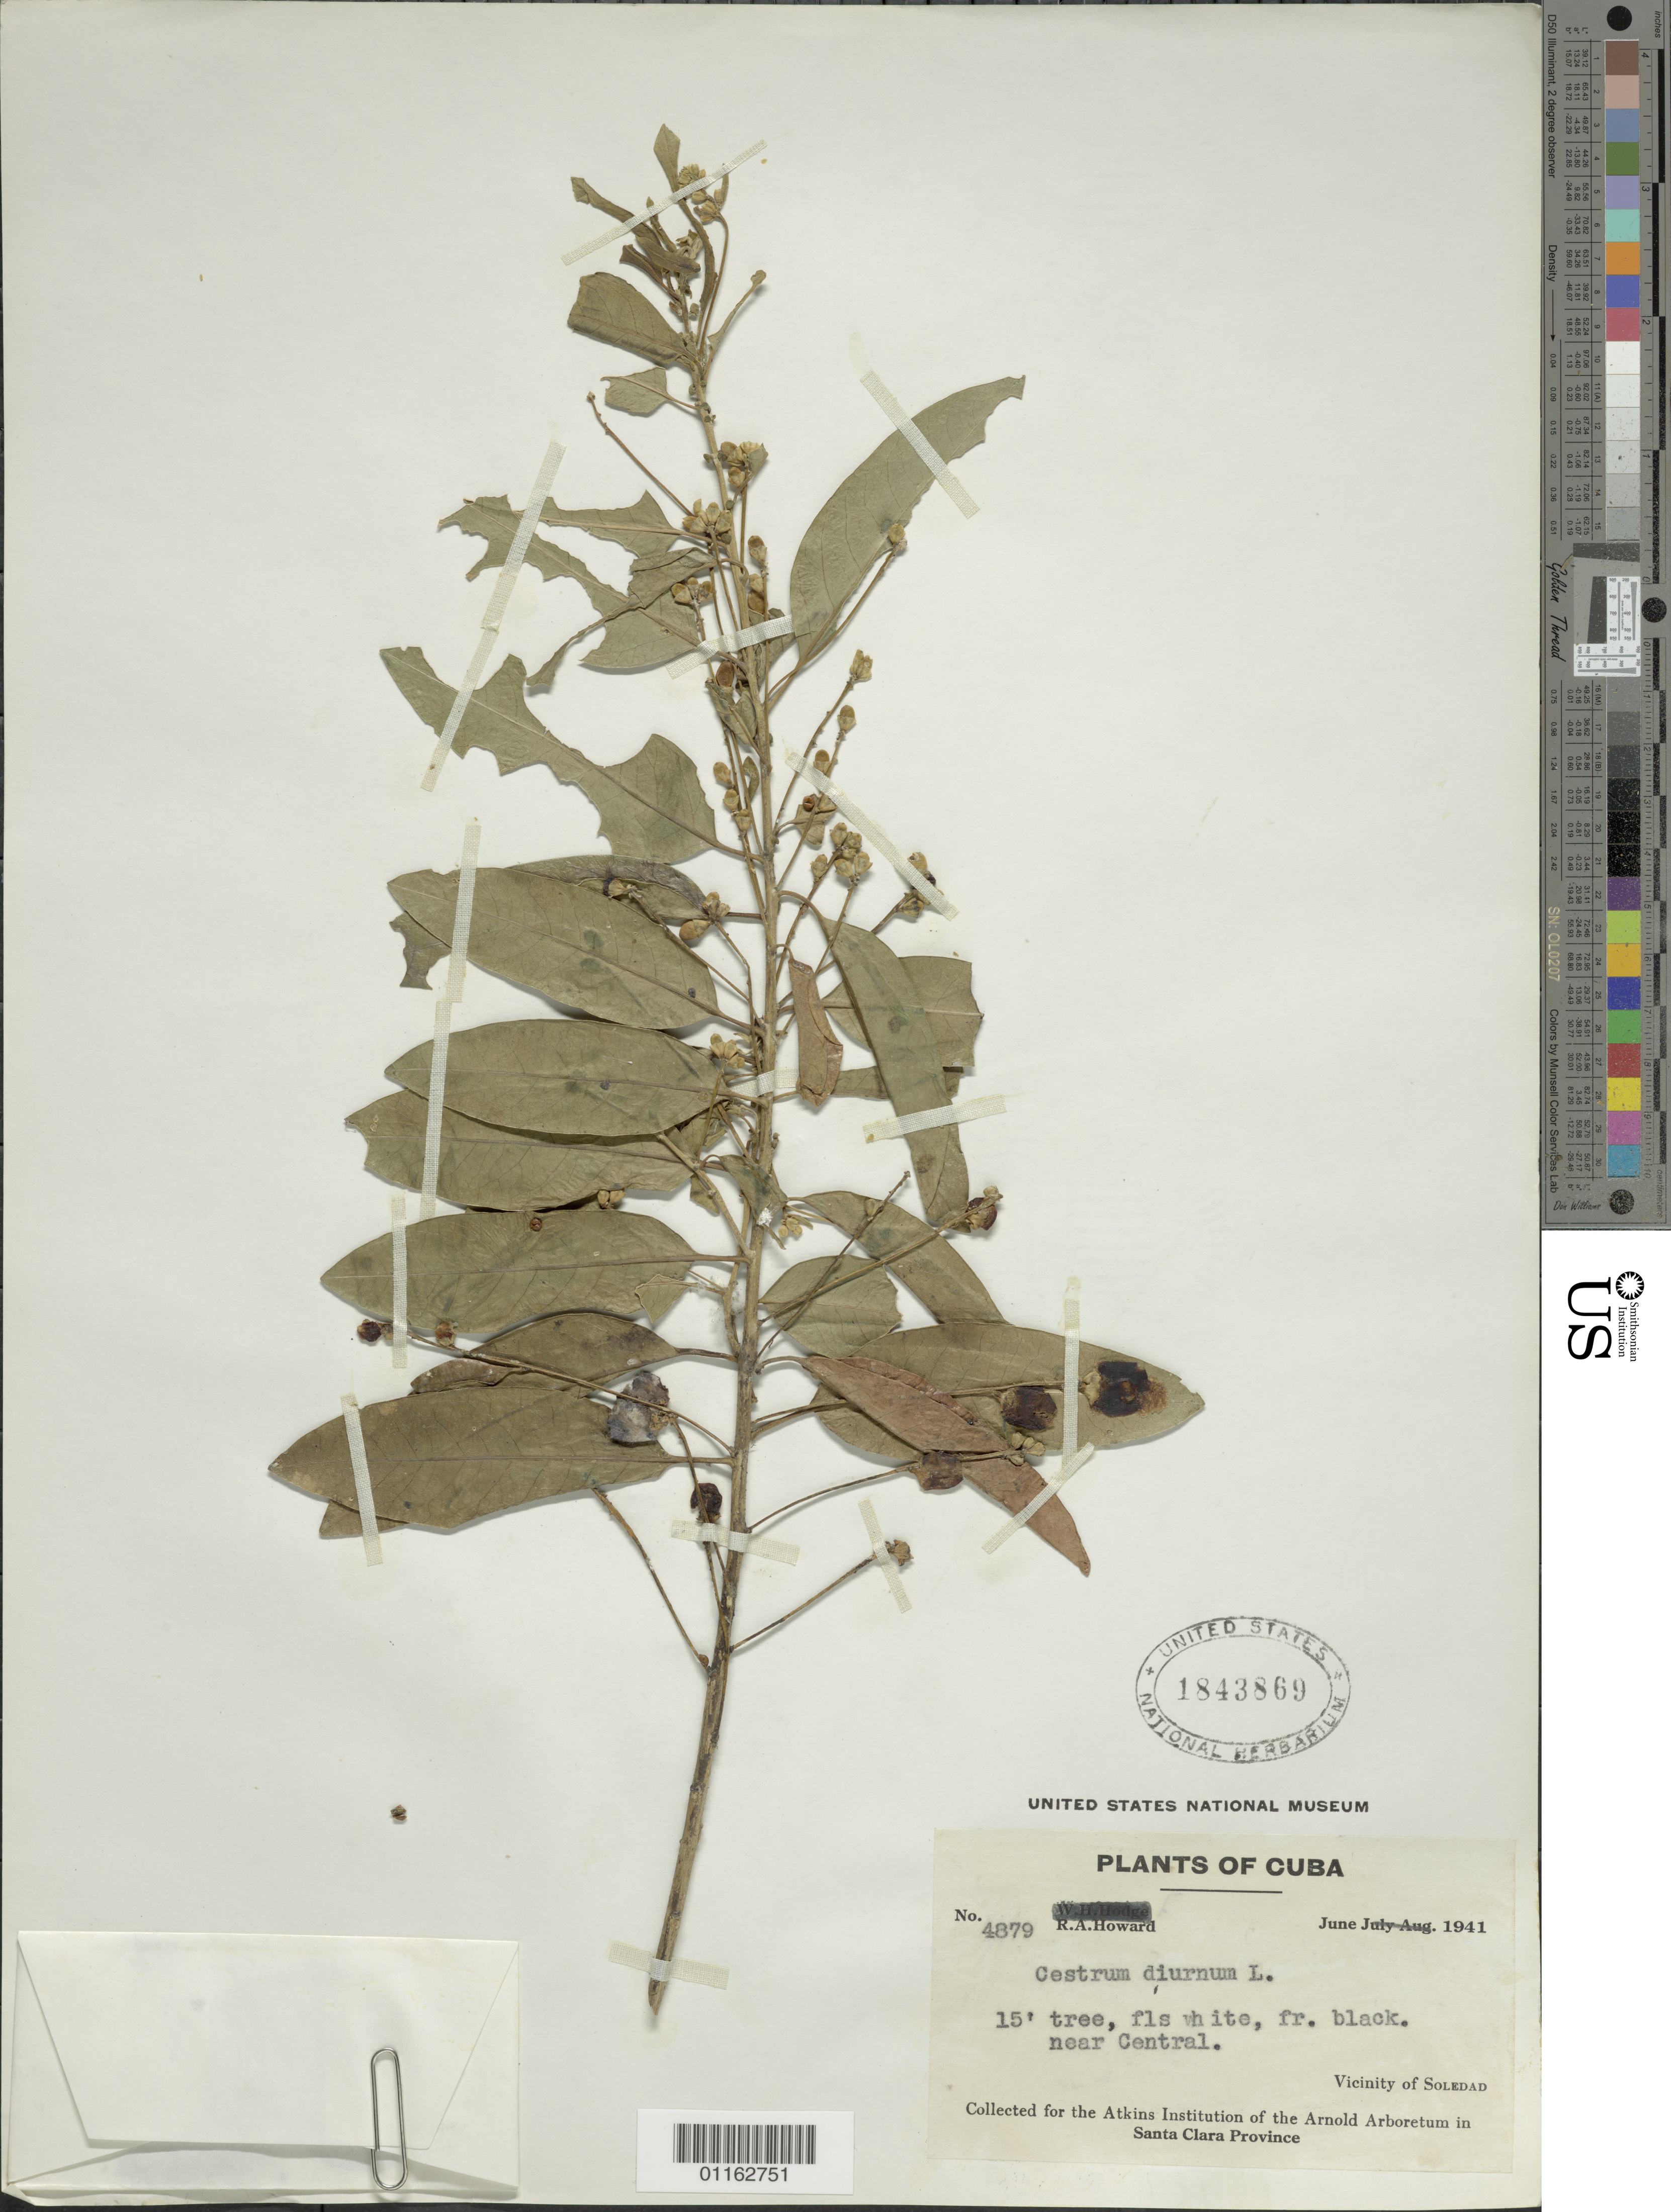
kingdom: Plantae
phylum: Tracheophyta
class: Magnoliopsida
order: Solanales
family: Solanaceae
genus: Cestrum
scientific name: Cestrum diurnum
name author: L.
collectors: R. A. Howard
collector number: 4879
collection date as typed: Jun 1941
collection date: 1941-06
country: Cuba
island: Cuba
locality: Vicinity of Soledad, near Central.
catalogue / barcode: US 1843869